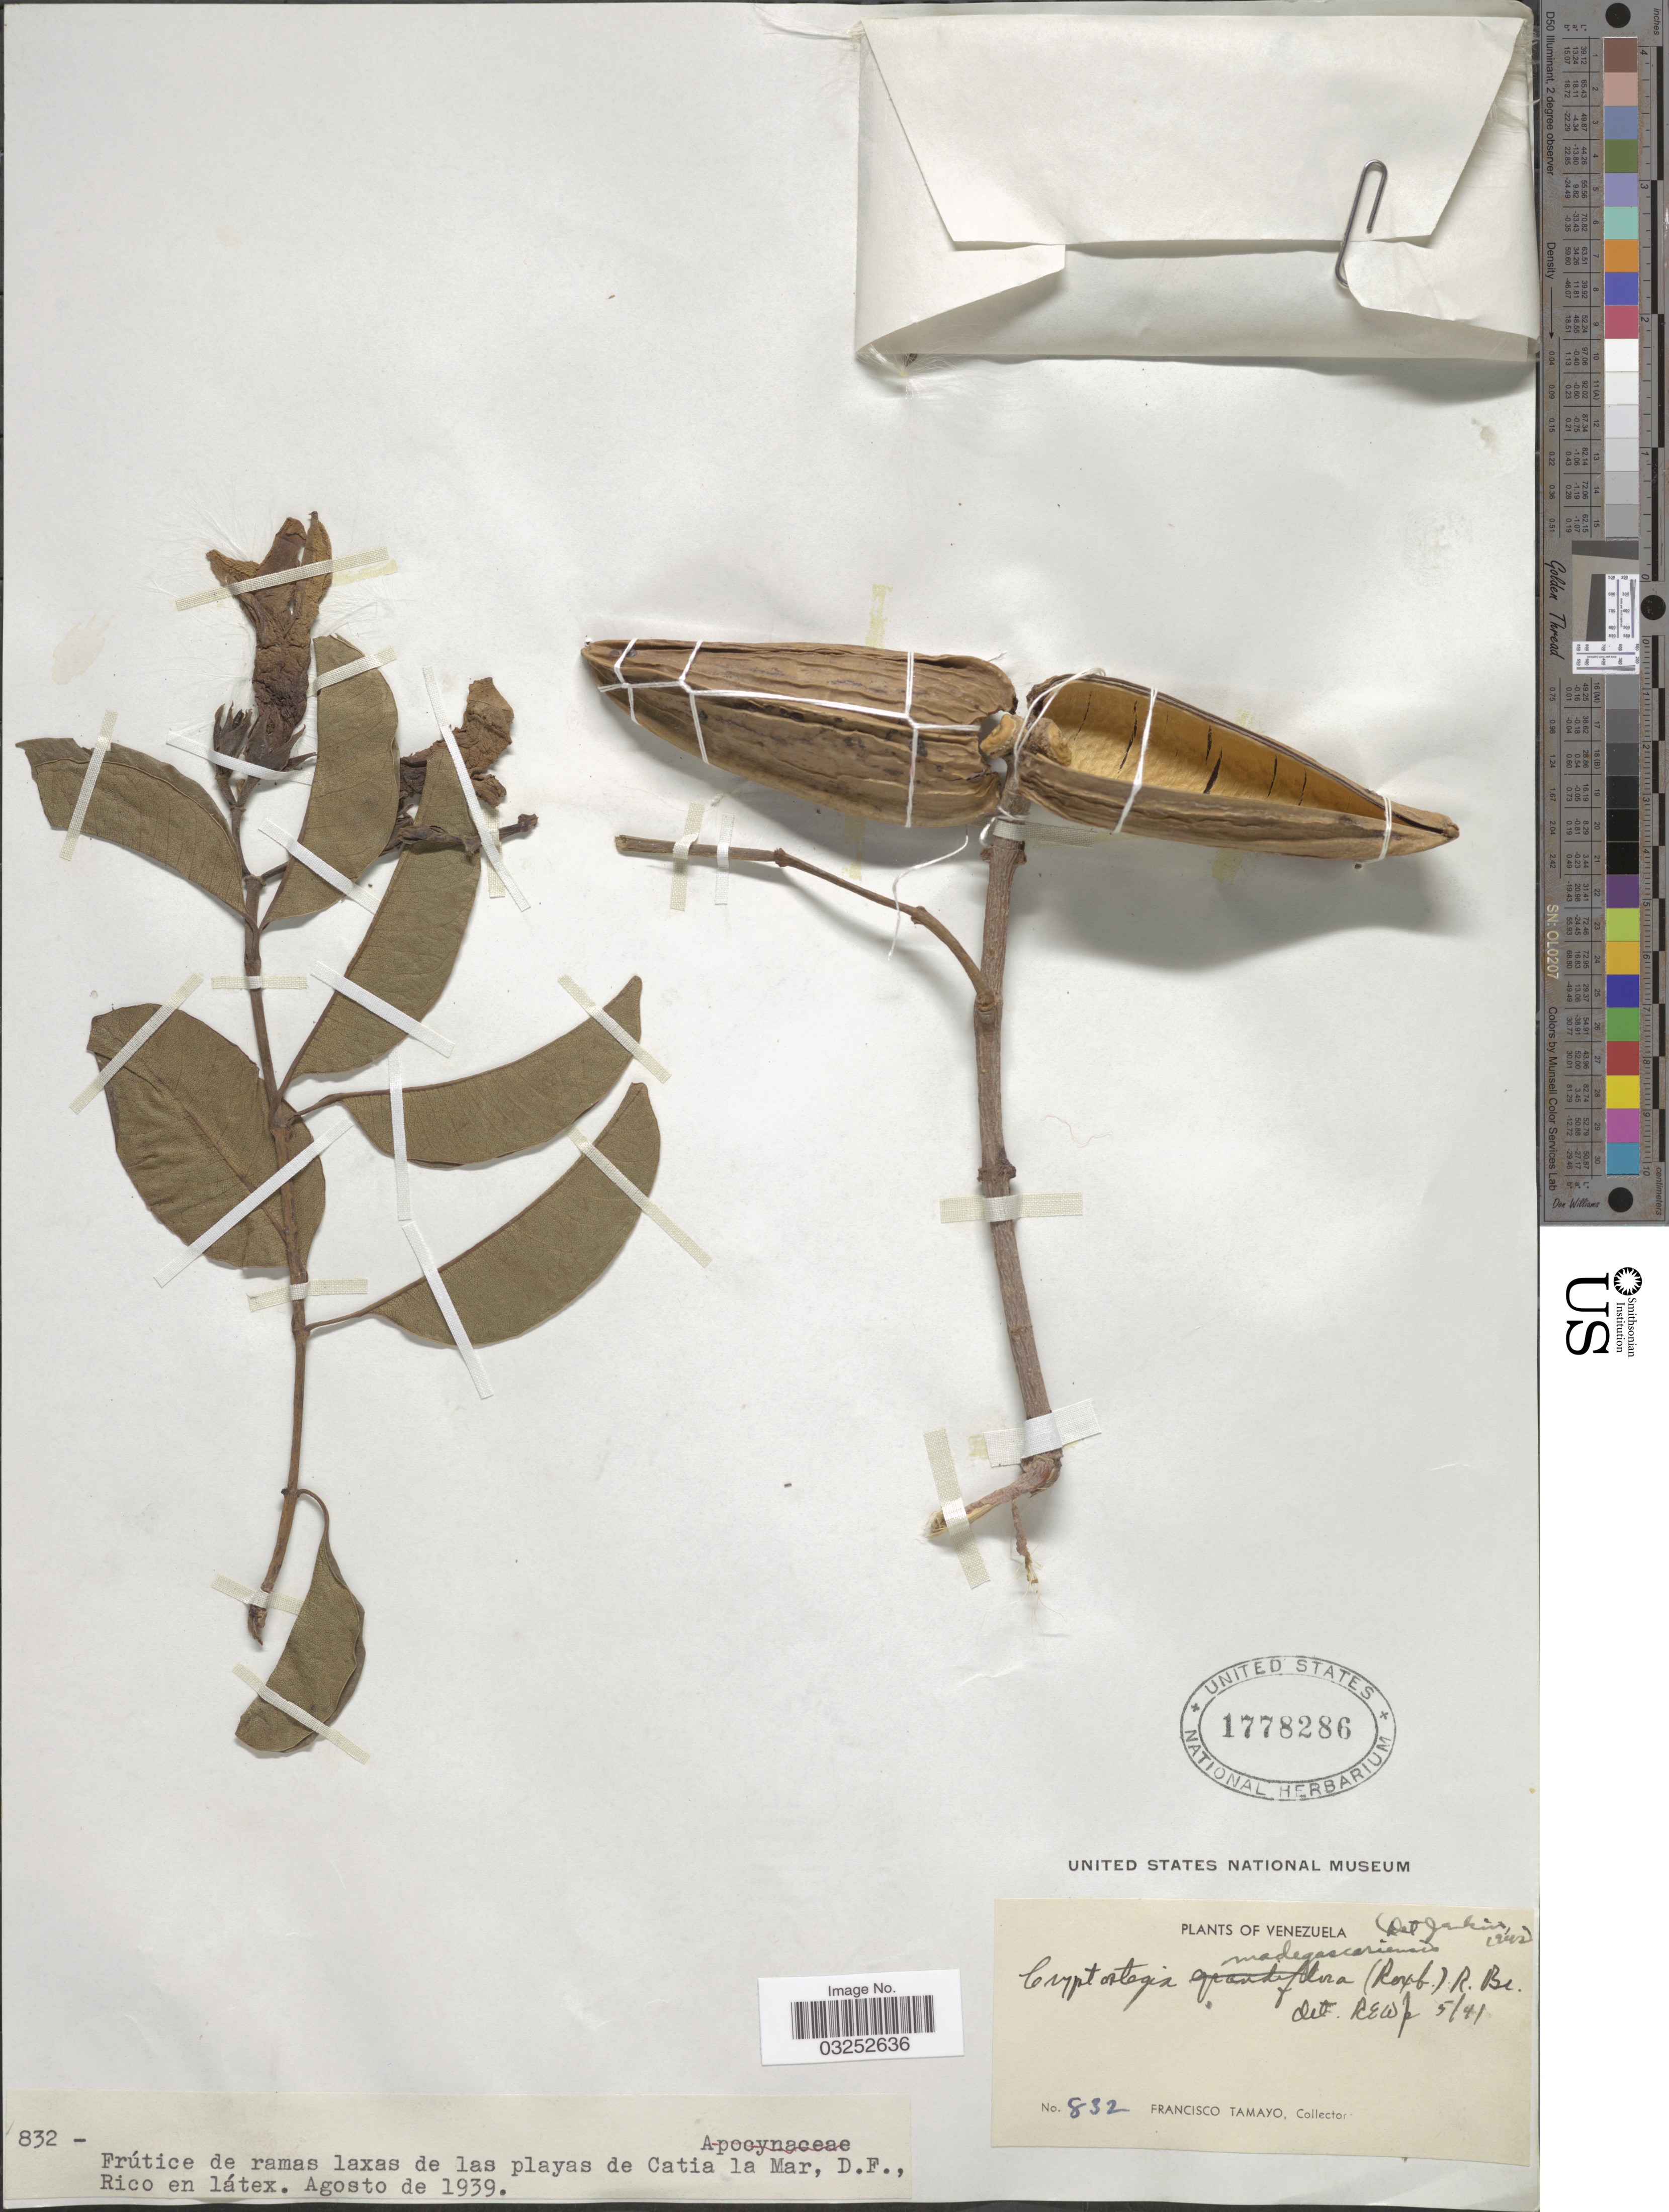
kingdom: Plantae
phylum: Tracheophyta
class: Magnoliopsida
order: Gentianales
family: Apocynaceae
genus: Cryptostegia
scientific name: Cryptostegia madagascariensis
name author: Bojer ex Decne.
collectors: F. Tamayo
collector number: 832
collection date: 1939-08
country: Venezuela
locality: Frútice de ramas laxas de las playas de Catia la Mar, D.F., Rico en látex.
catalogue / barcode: US 1778286